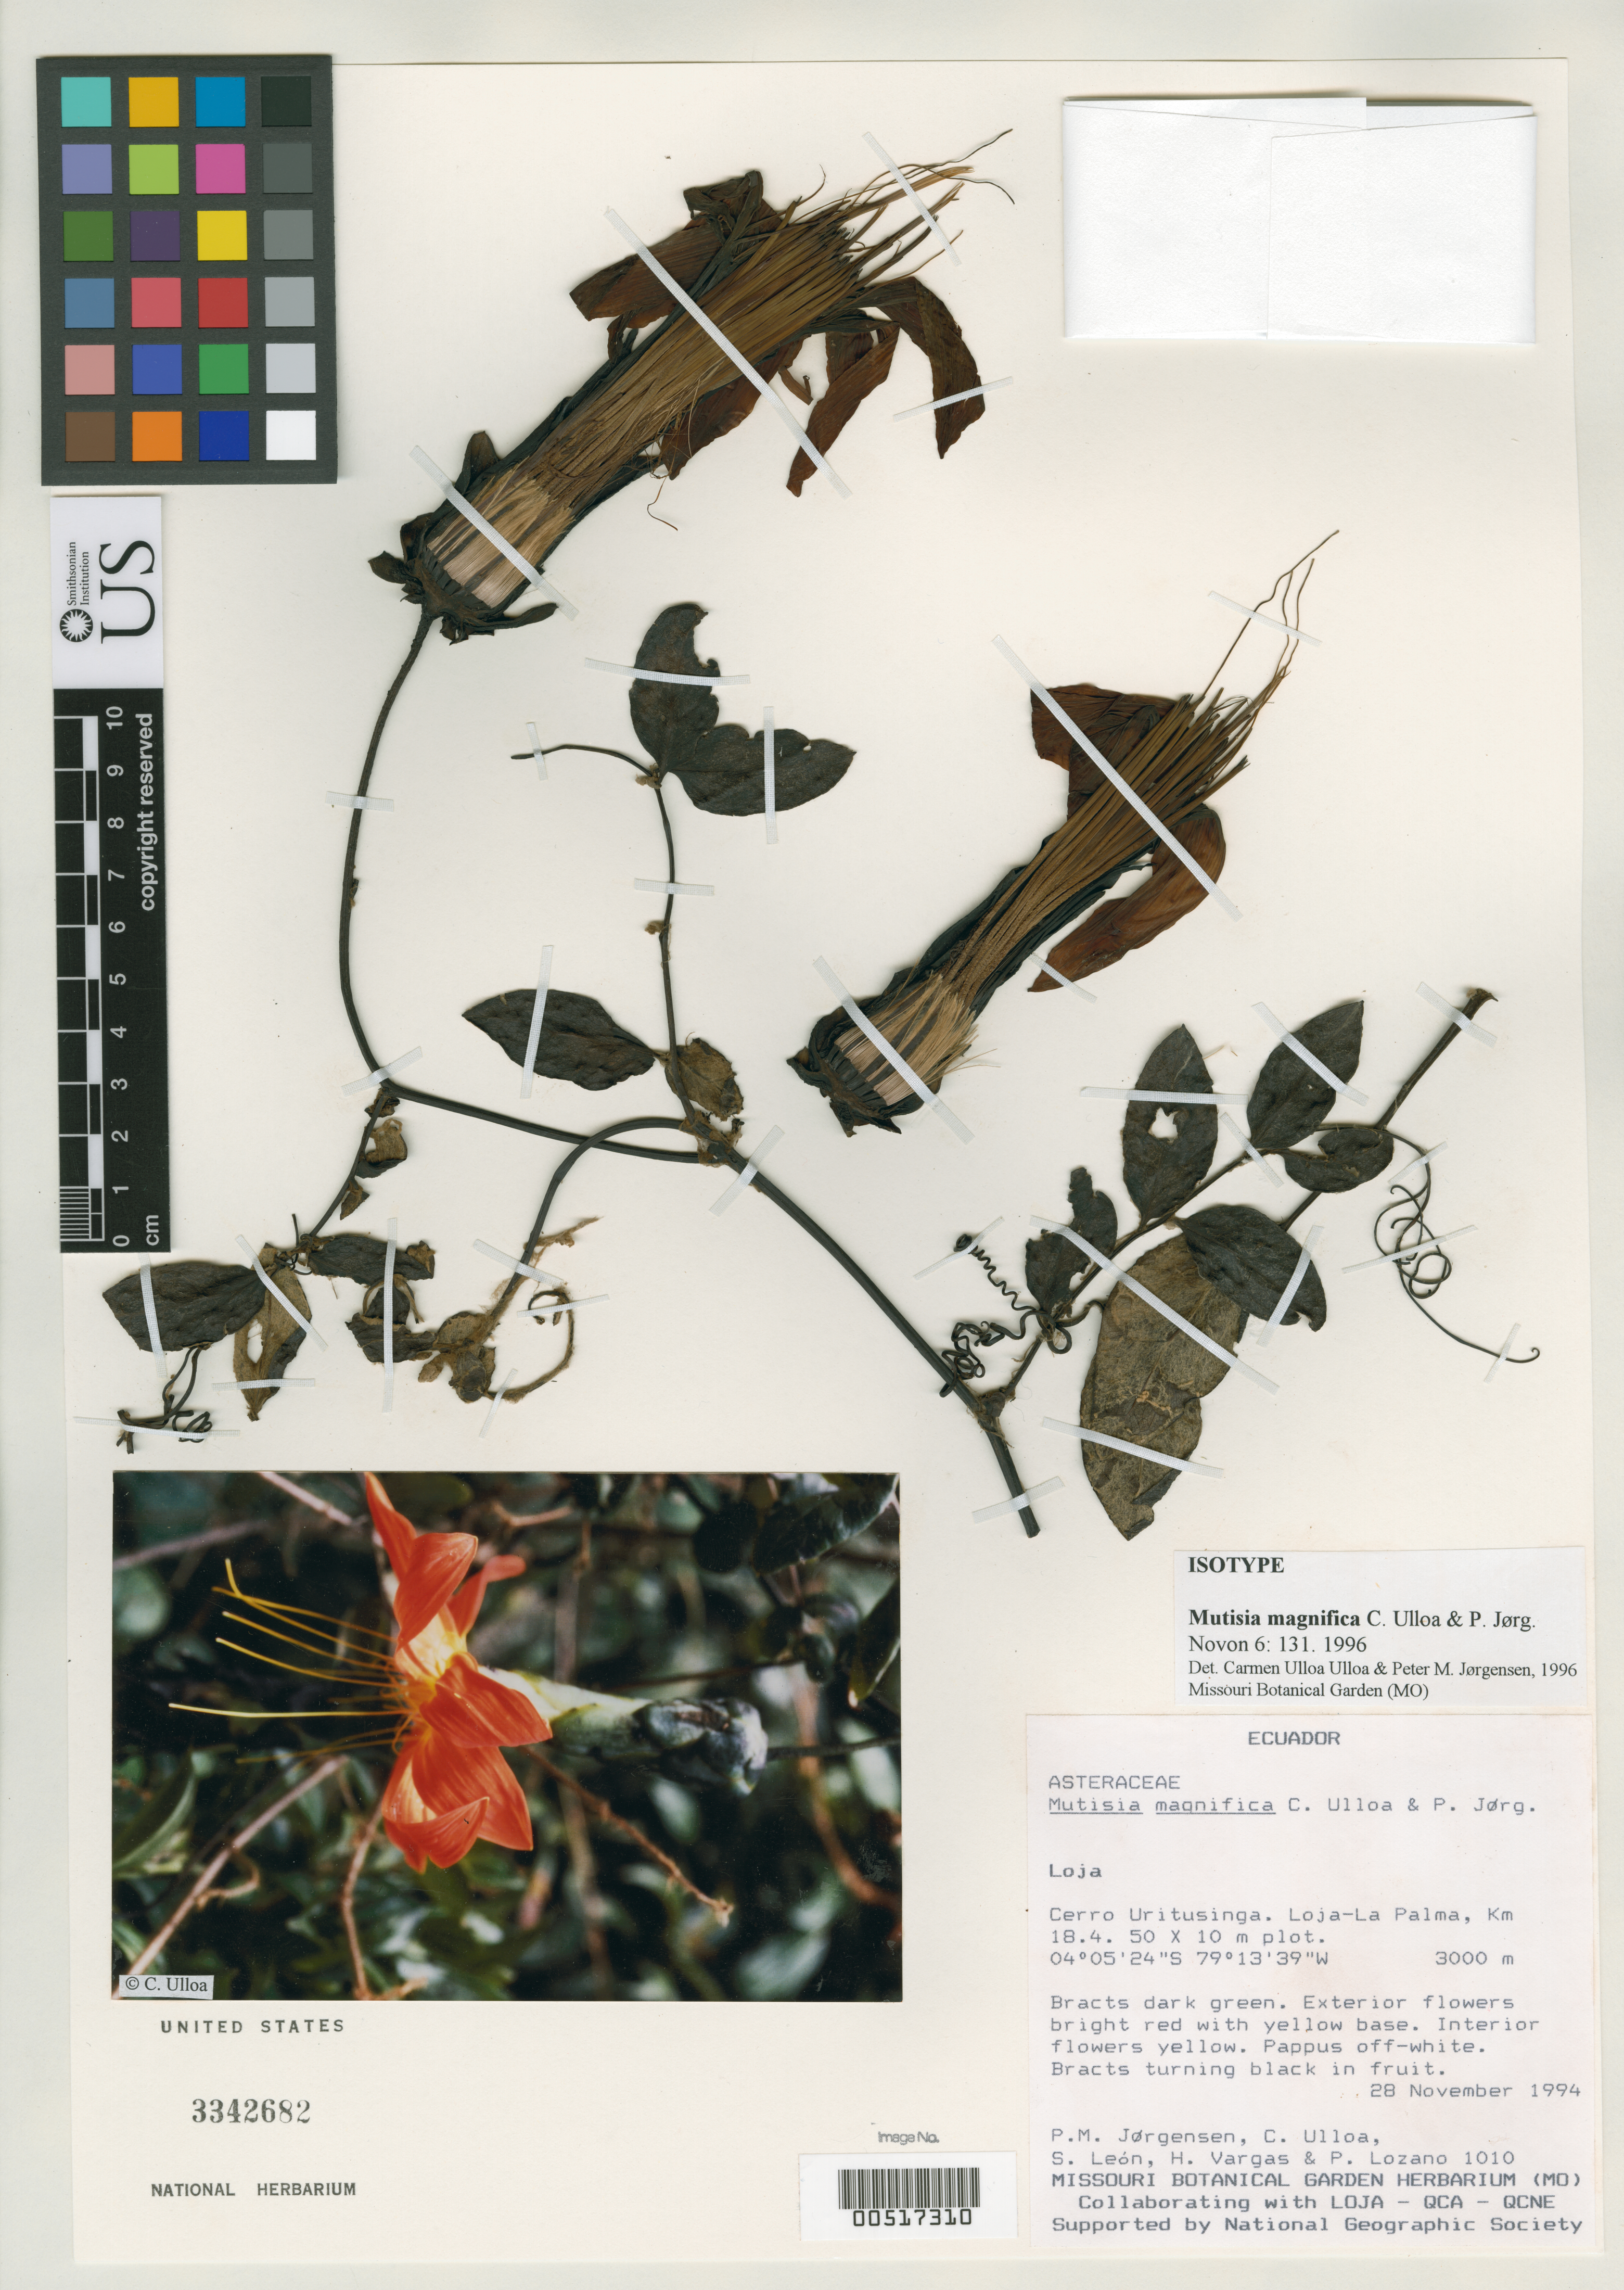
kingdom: Plantae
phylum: Tracheophyta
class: Magnoliopsida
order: Asterales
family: Asteraceae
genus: Mutisia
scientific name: Mutisia magnifica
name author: C. Ulloa & P. Jørg.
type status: Isotype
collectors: P. M. Jørgensen, C. Ulloa, S. León, H. Vargas & P. Lozano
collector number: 1010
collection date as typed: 28 Nov 1994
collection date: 1994-11-28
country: Ecuador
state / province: Loja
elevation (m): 3000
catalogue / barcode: US 3342682